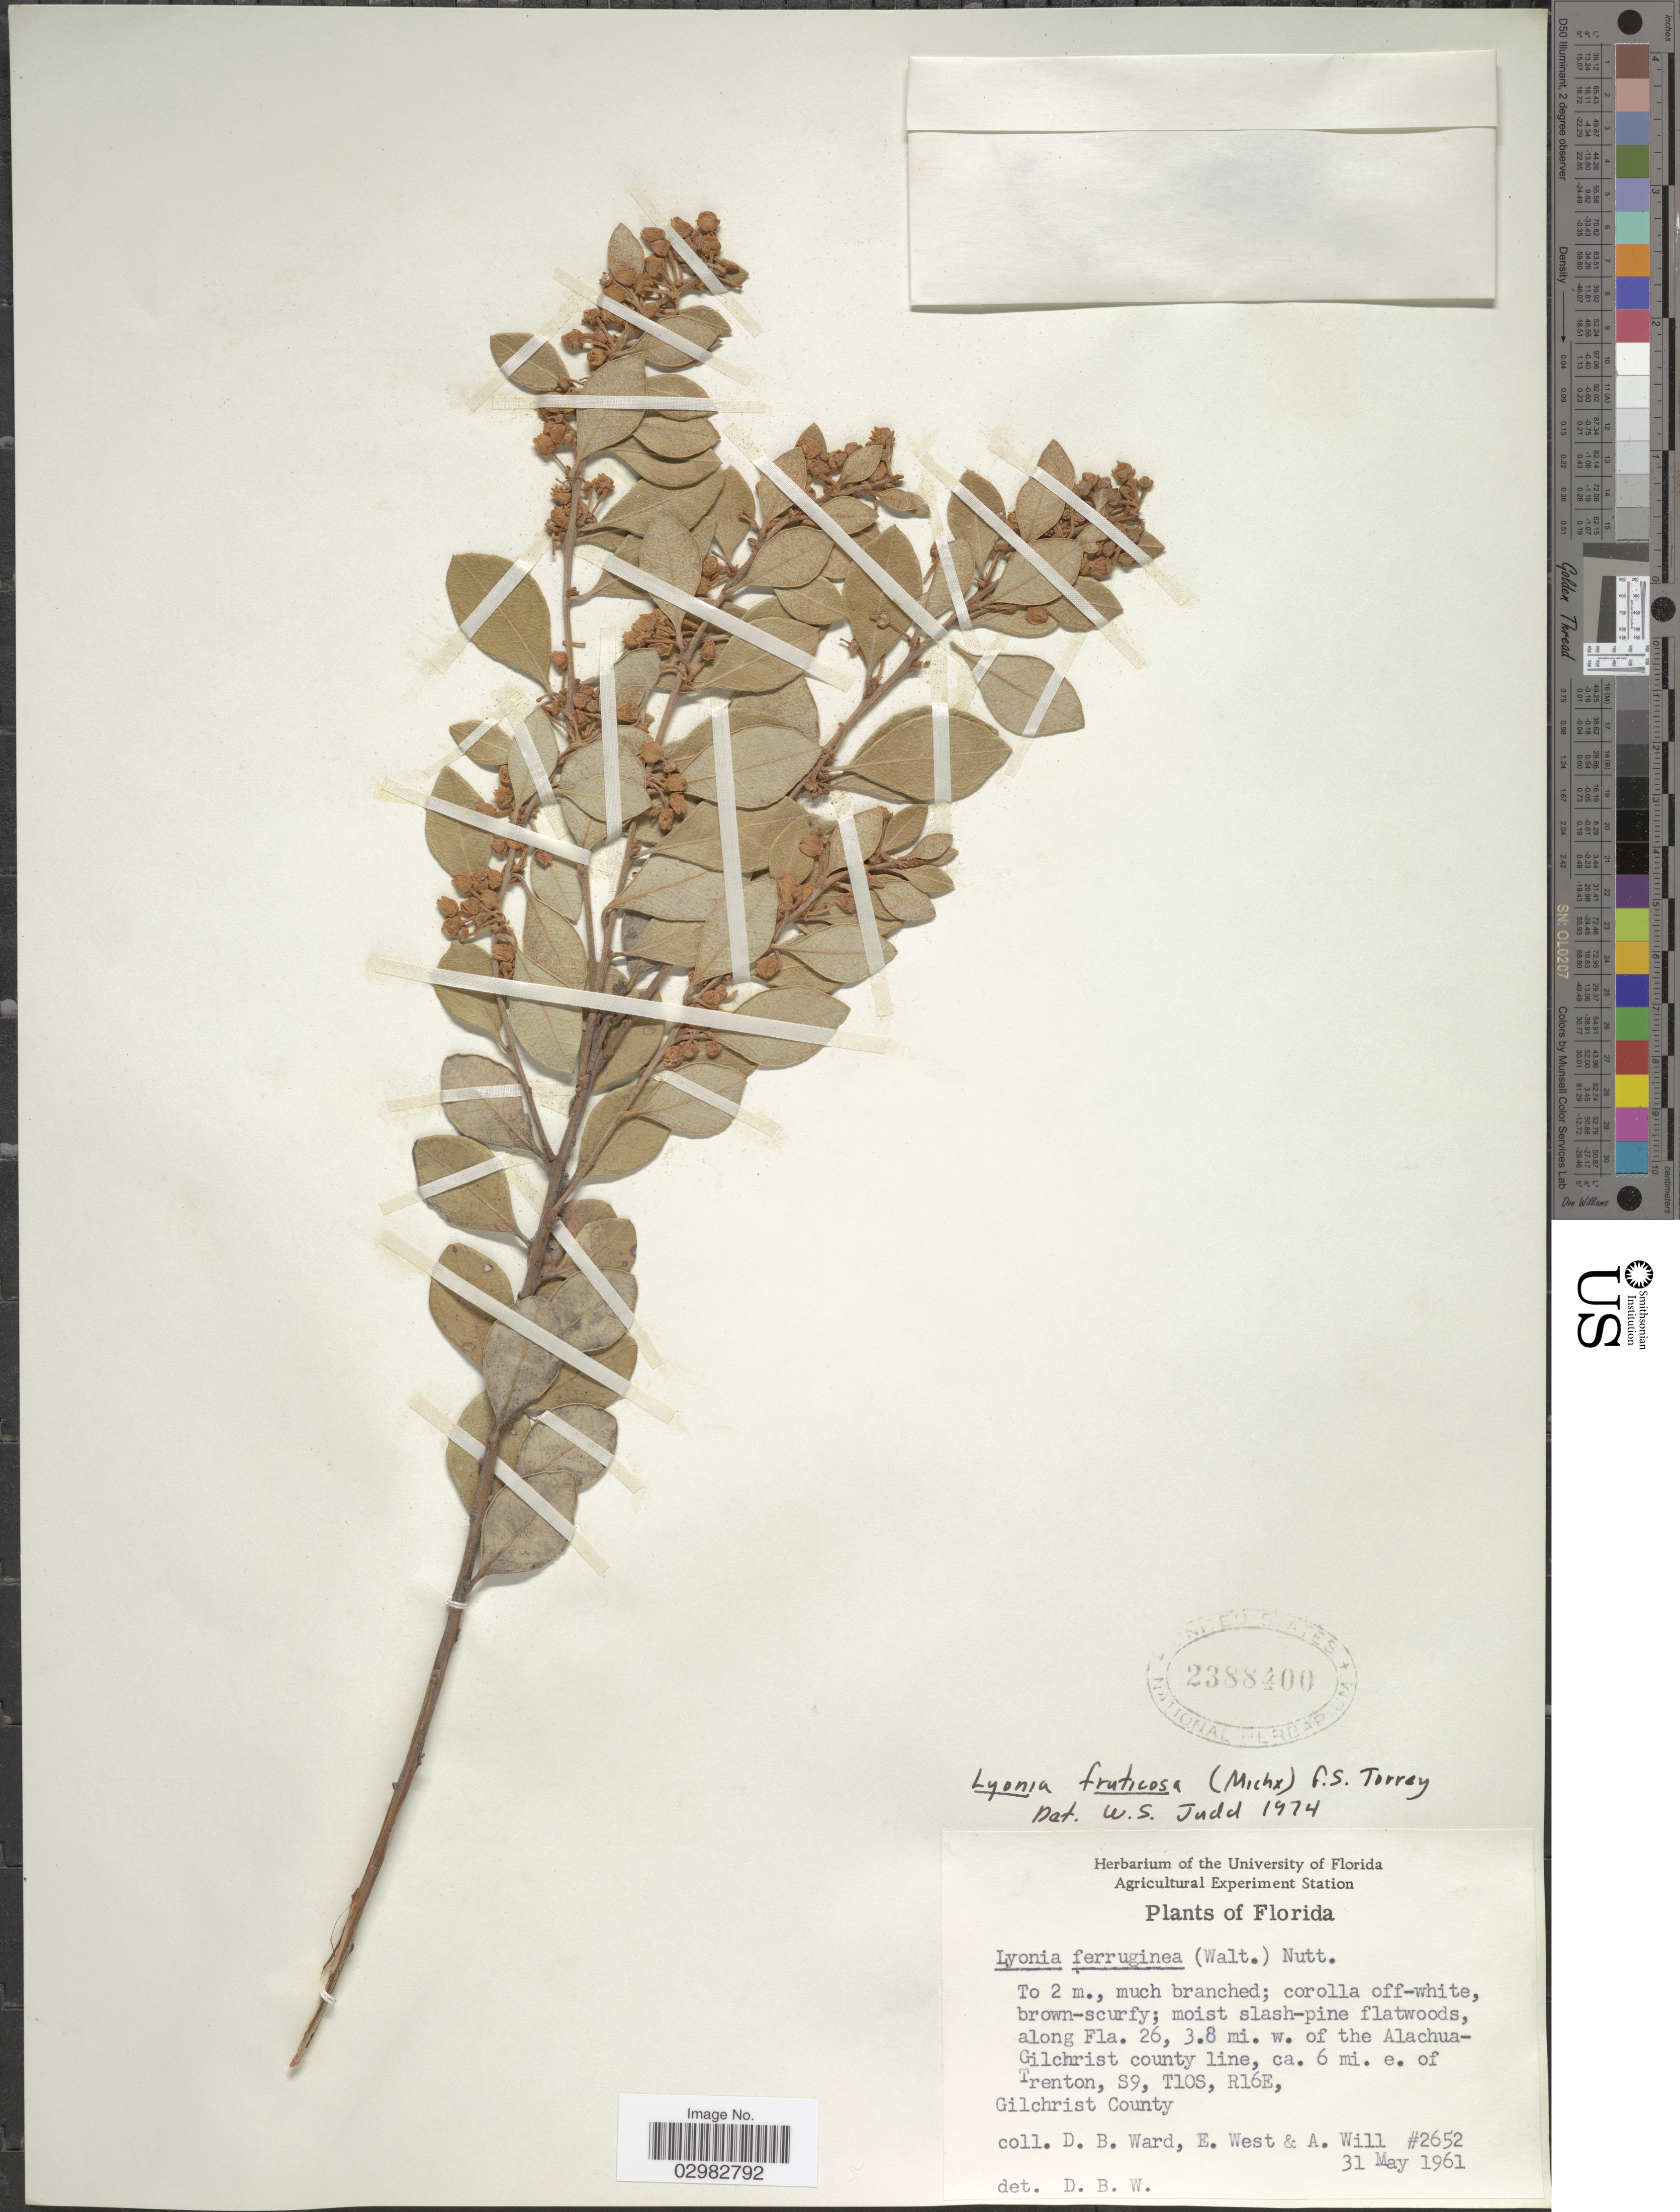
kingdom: Plantae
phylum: Tracheophyta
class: Magnoliopsida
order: Ericales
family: Ericaceae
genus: Lyonia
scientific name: Lyonia fruticosa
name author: (Michx.) G.S. Torr.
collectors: D. B. Ward, E. West & A. Will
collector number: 2652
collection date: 1961-05-31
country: United States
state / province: Florida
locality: Along Fla. 26, 3.8 mi. w. of the Alachu-Gilchrist county line, ca. 6 mi. e. of Trenton, S9, T10S, R16E, Gilchrist County.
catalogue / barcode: US 2388400